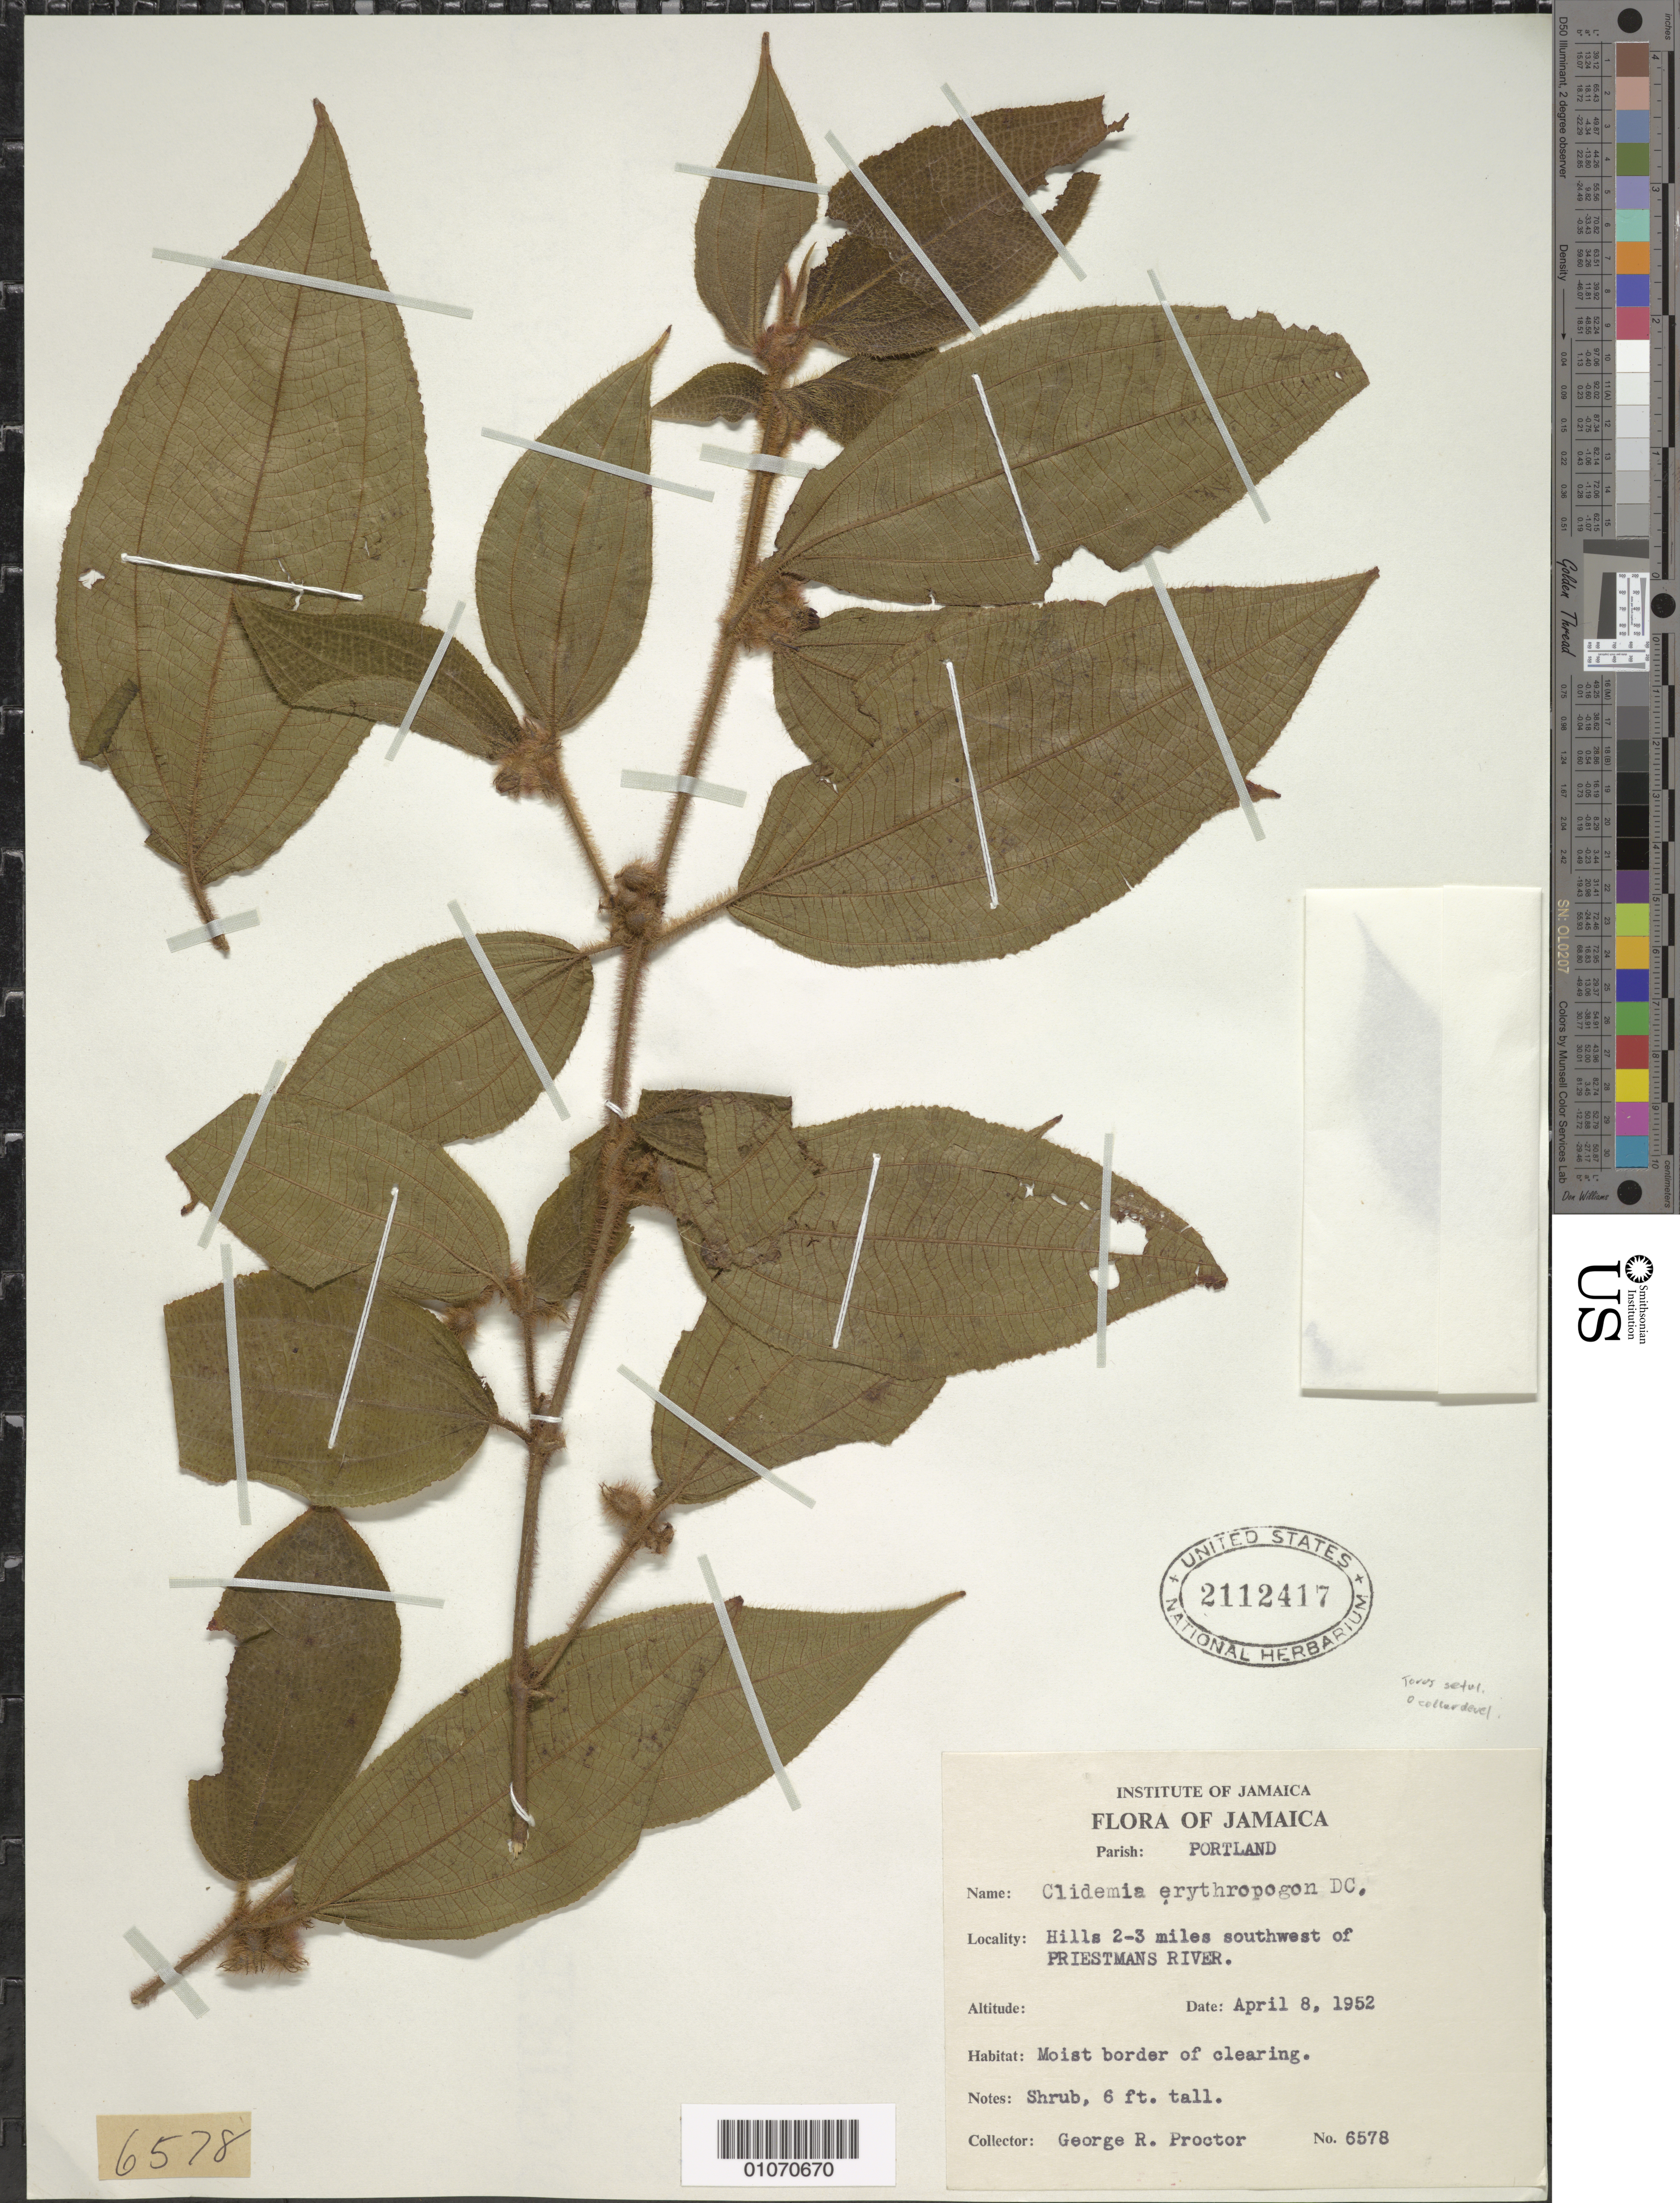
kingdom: Plantae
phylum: Tracheophyta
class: Magnoliopsida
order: Myrtales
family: Melastomataceae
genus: Clidemia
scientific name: Clidemia erythropogon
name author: DC.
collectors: G. R. Proctor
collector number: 6578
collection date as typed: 08 Apr 1952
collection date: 1952-04-08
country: Jamaica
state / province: Portland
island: Jamaica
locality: Priestmans River, hills 2-3 miles SW of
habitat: Moist border of clearing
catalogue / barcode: US 2112417